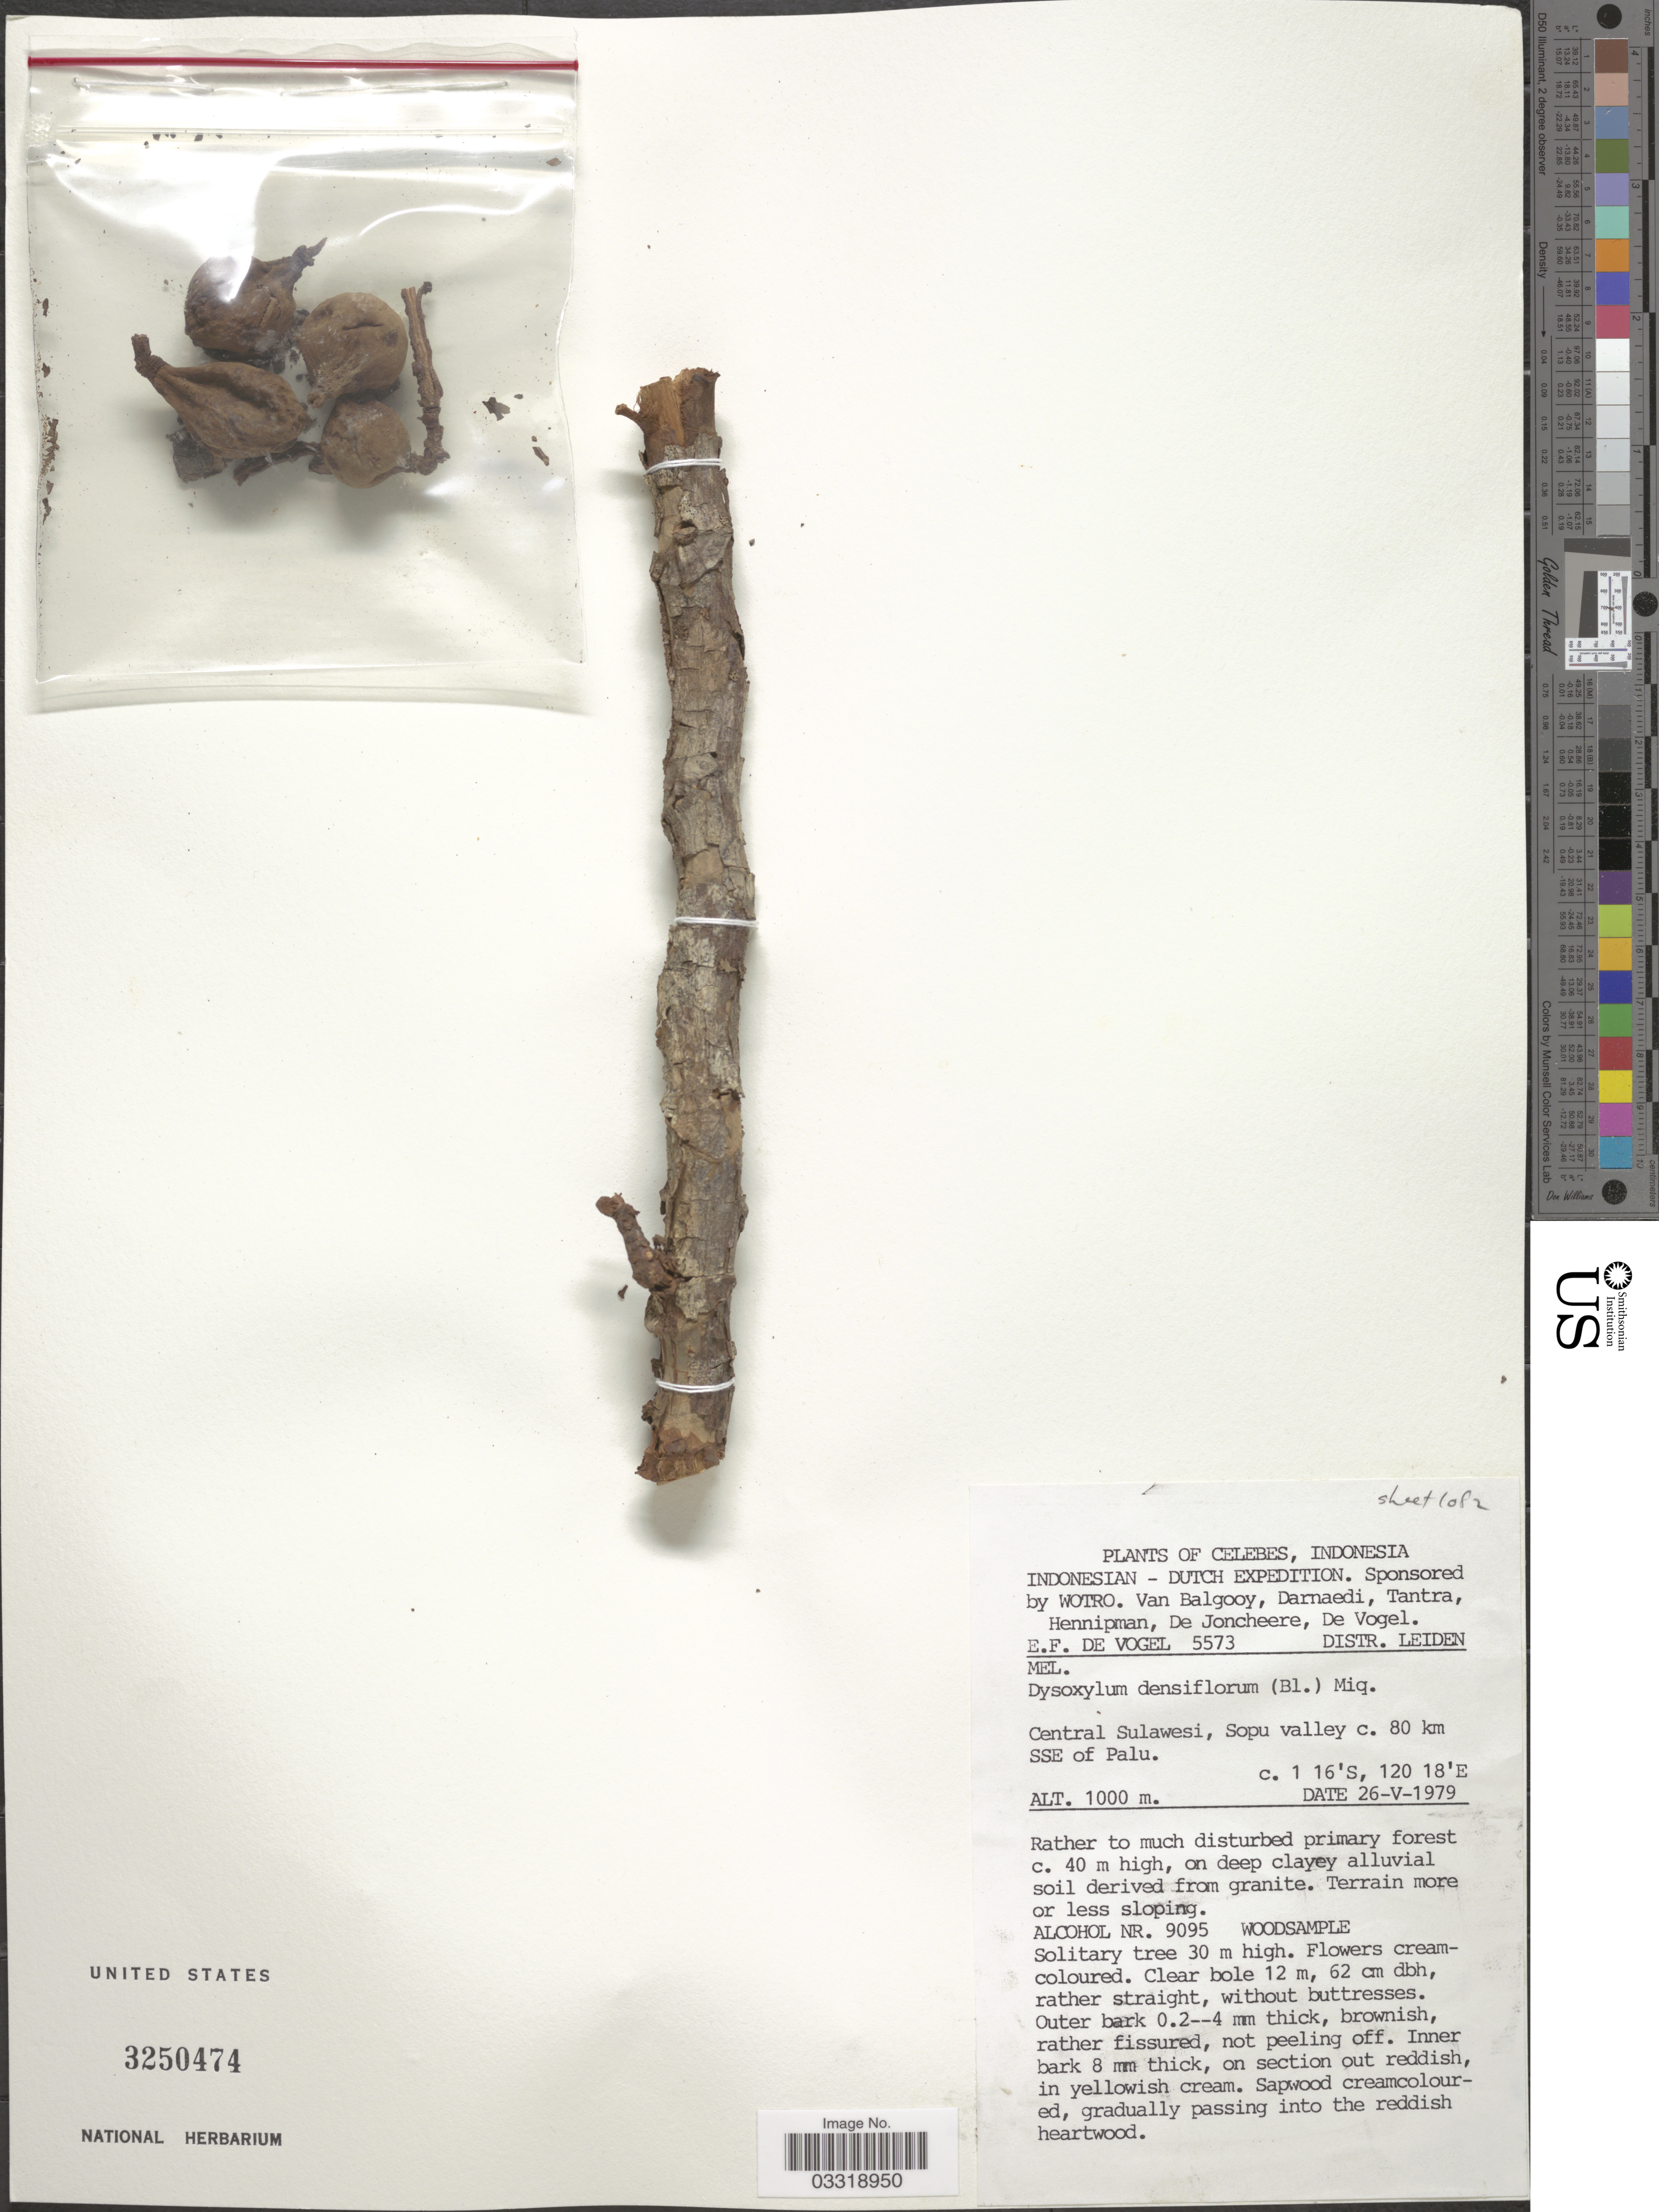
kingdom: Plantae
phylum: Tracheophyta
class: Magnoliopsida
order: Sapindales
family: Meliaceae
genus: Epicharis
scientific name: Epicharis densiflora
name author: Blume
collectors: E. F. de Vogel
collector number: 5573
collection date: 1979-05-26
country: Indonesia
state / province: Sulawesi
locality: Celebes. Central Sulawesi, Sopu valley c. 80 km SSE of Palu.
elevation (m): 1000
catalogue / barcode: US 3250474